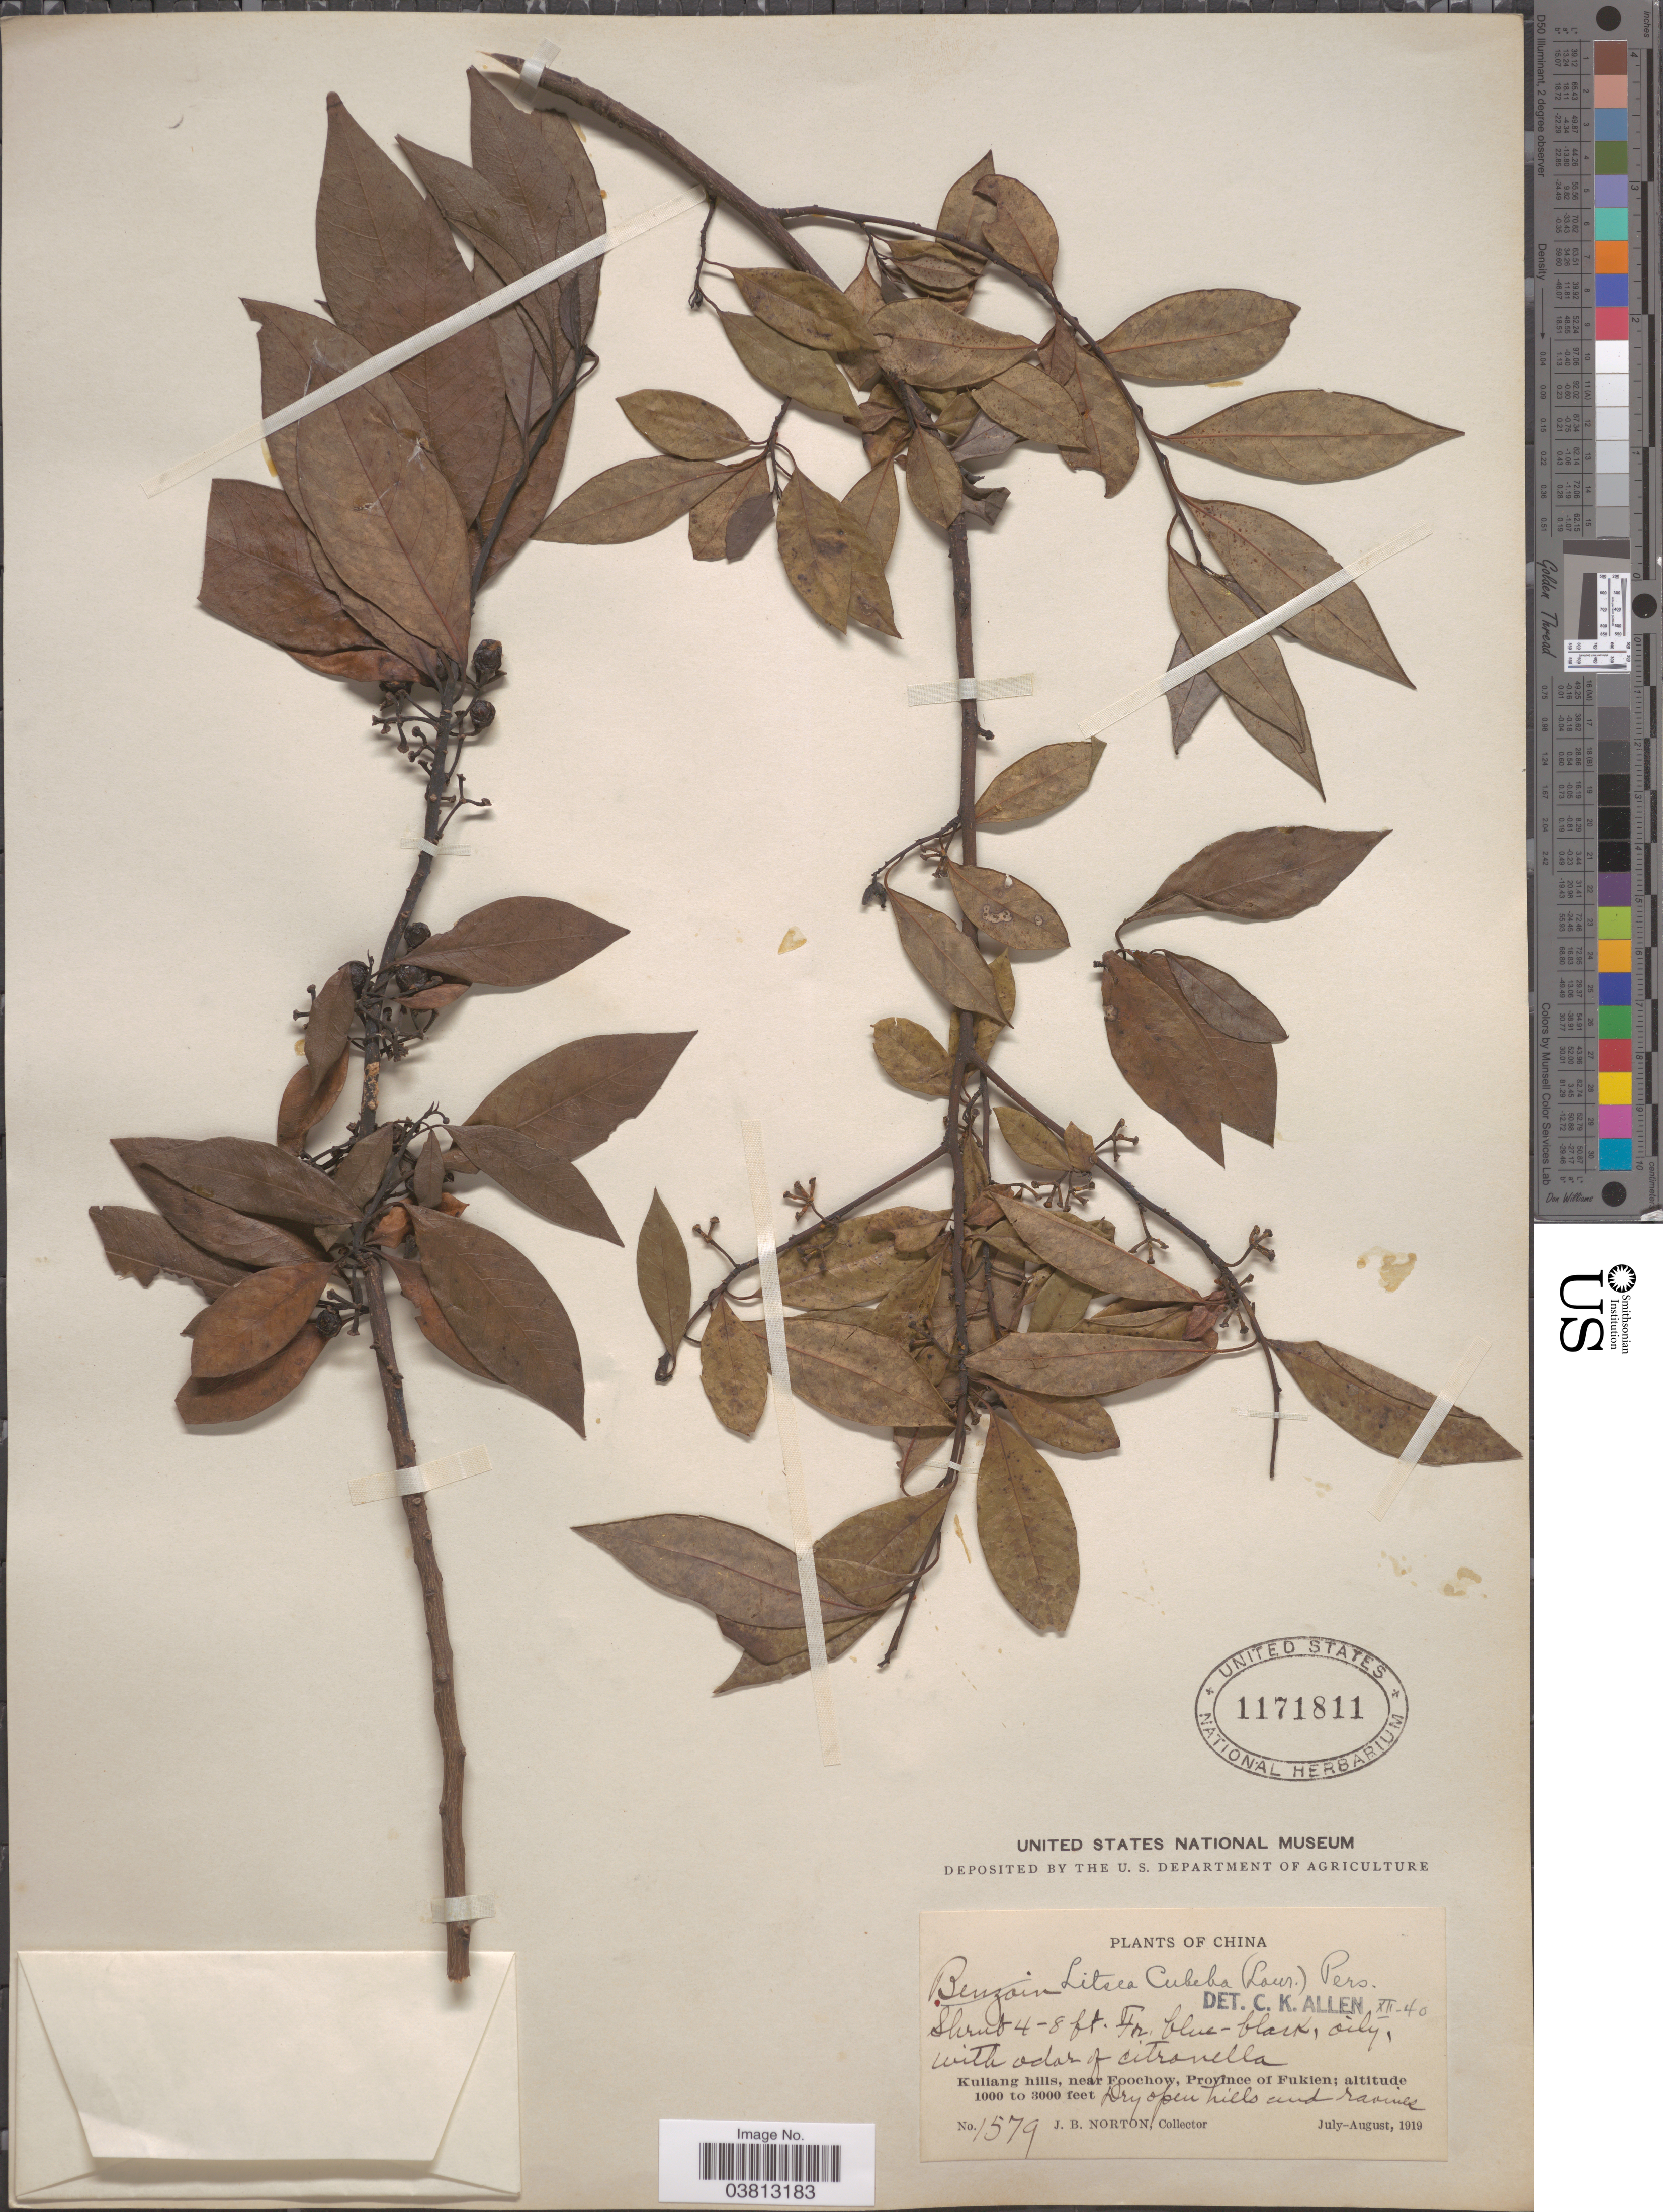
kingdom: Plantae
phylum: Tracheophyta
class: Magnoliopsida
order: Laurales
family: Lauraceae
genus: Litsea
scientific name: Litsea cubeba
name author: (Lour.) Pers.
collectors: J. B. Norton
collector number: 1579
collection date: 1919-07/1919-08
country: China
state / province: Fujian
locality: Kuliang hills, near Foochow, Province of Fukien.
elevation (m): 305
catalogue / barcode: US 1171811